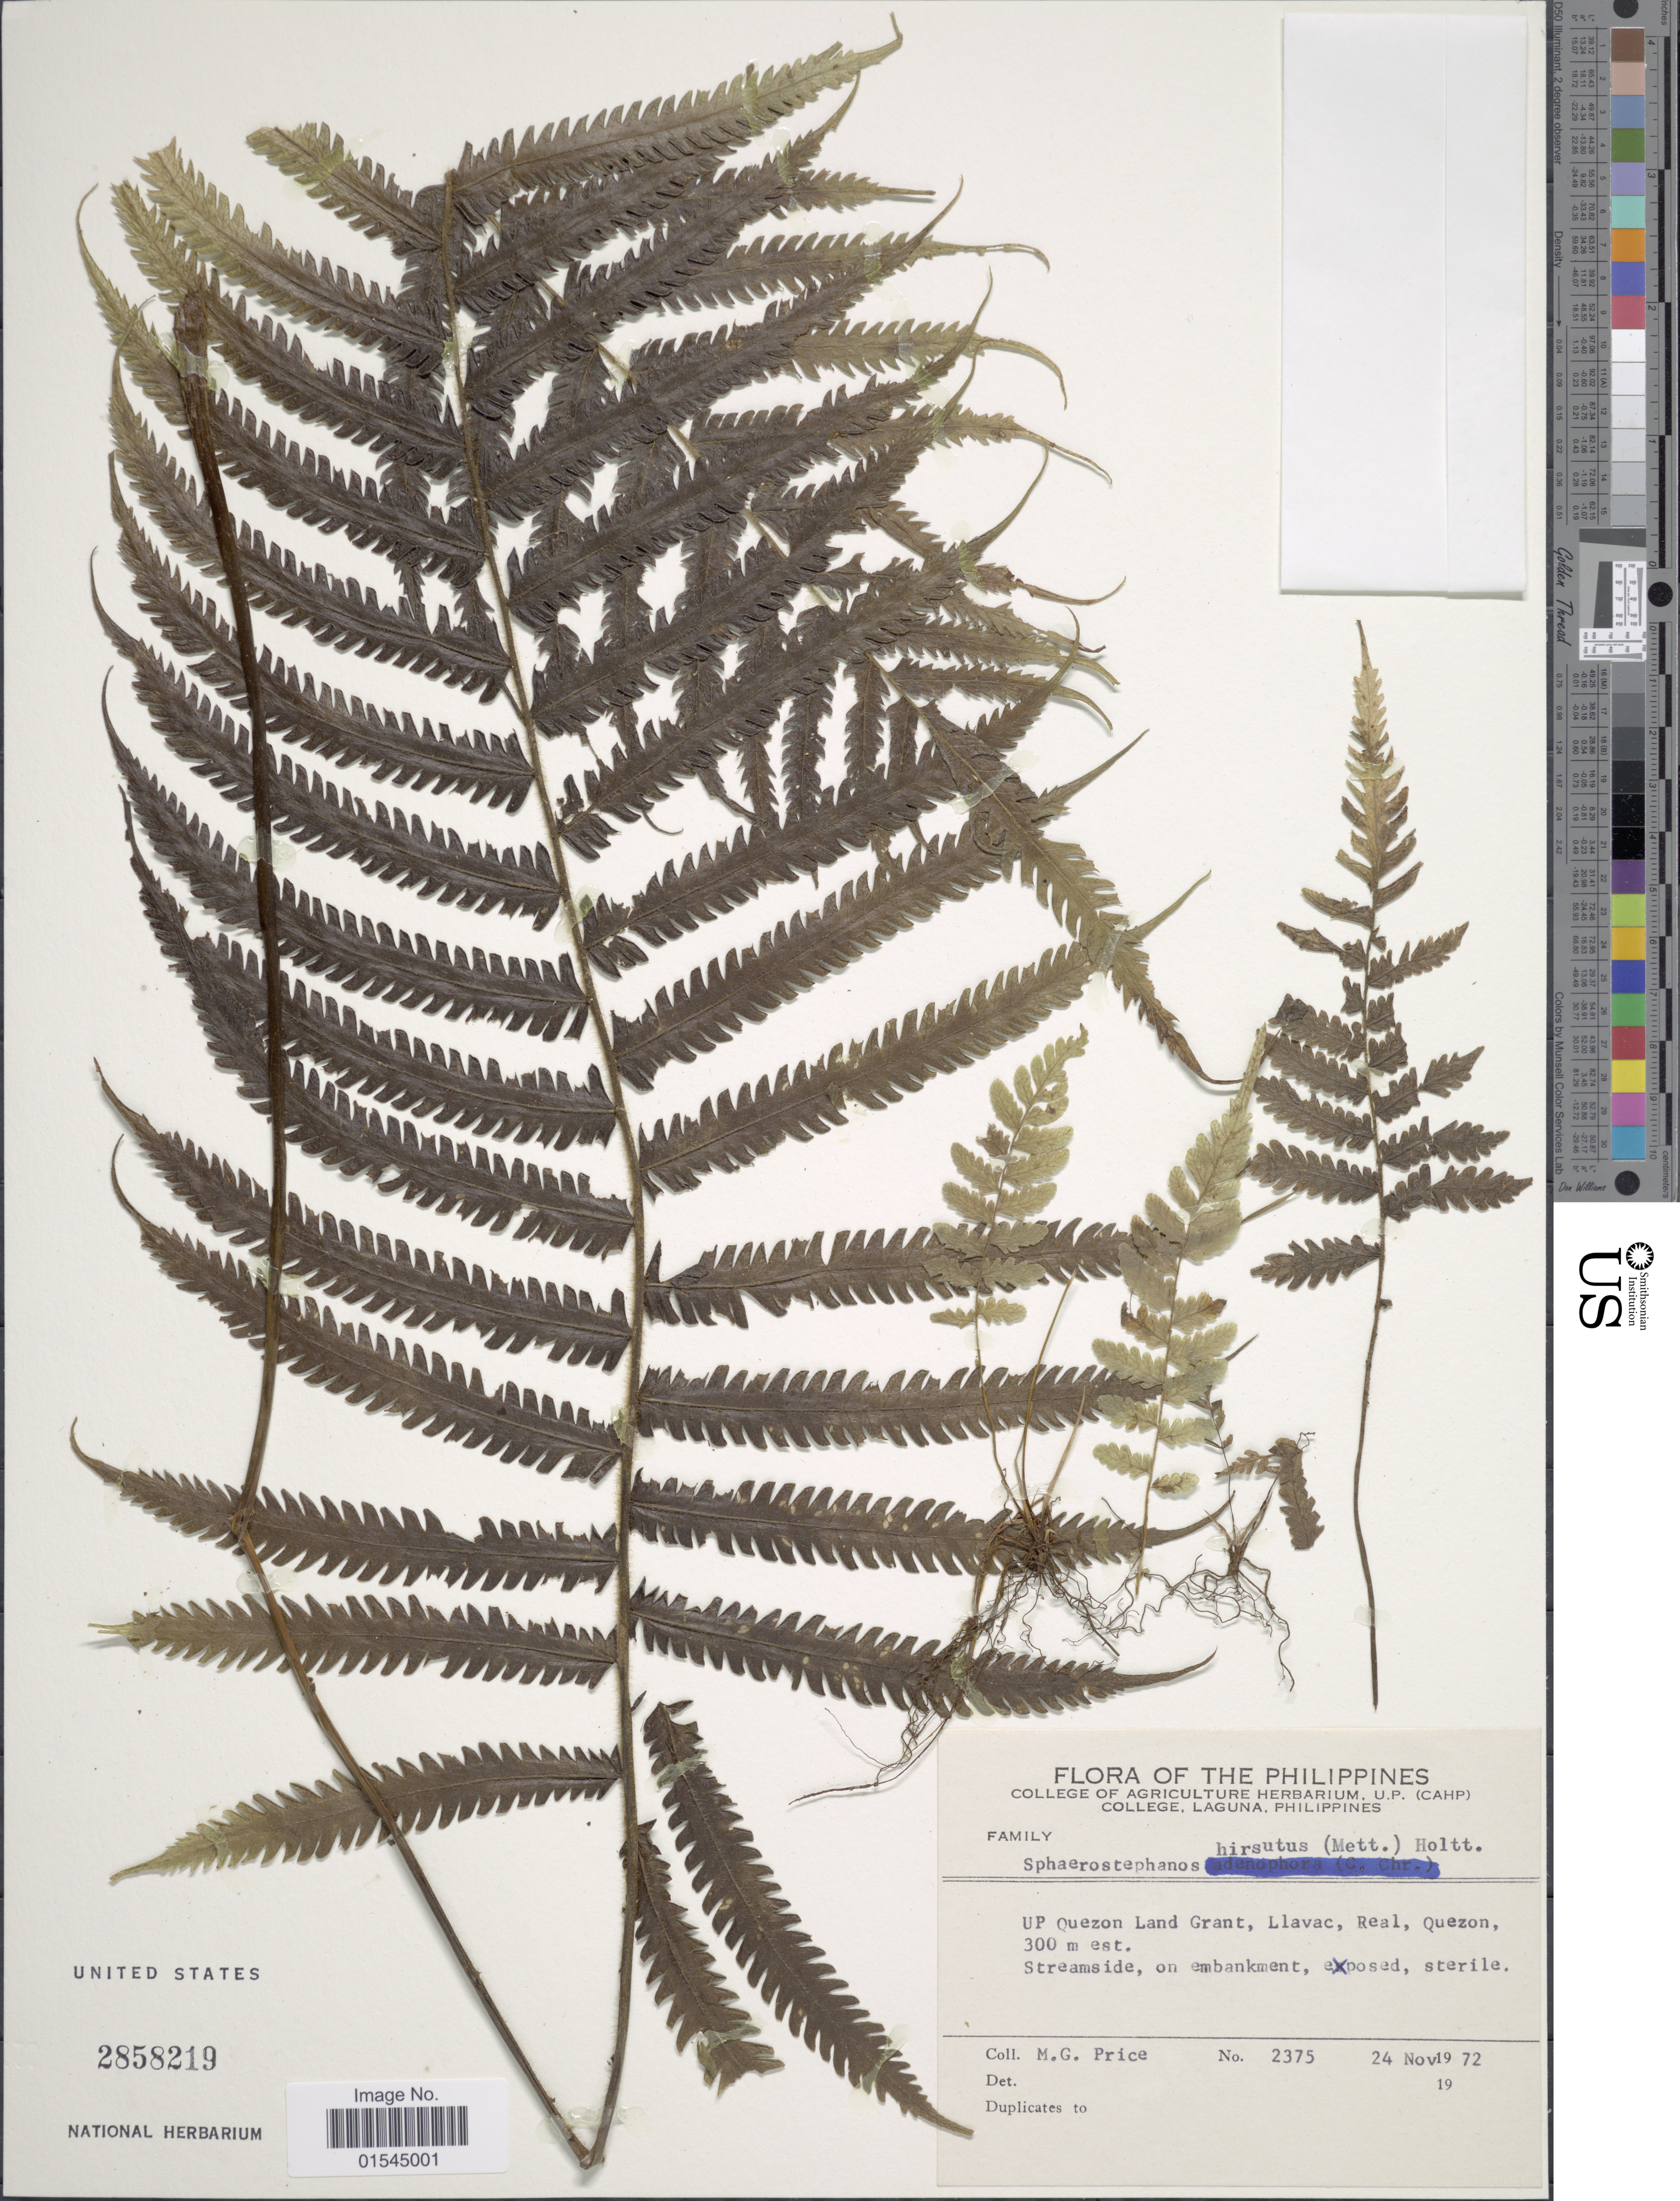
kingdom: Plantae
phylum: Tracheophyta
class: Polypodiopsida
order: Polypodiales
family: Thelypteridaceae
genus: Sphaerostephanos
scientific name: Sphaerostephanos hirsutus var. hirsutus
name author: (Kunze ex Mett.) Holttum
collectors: M. G. Price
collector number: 2375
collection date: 1972-11-24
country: Philippines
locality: UP Quezon Lan Grant, llavac, Real, Quezon.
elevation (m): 300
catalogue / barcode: US 2885219